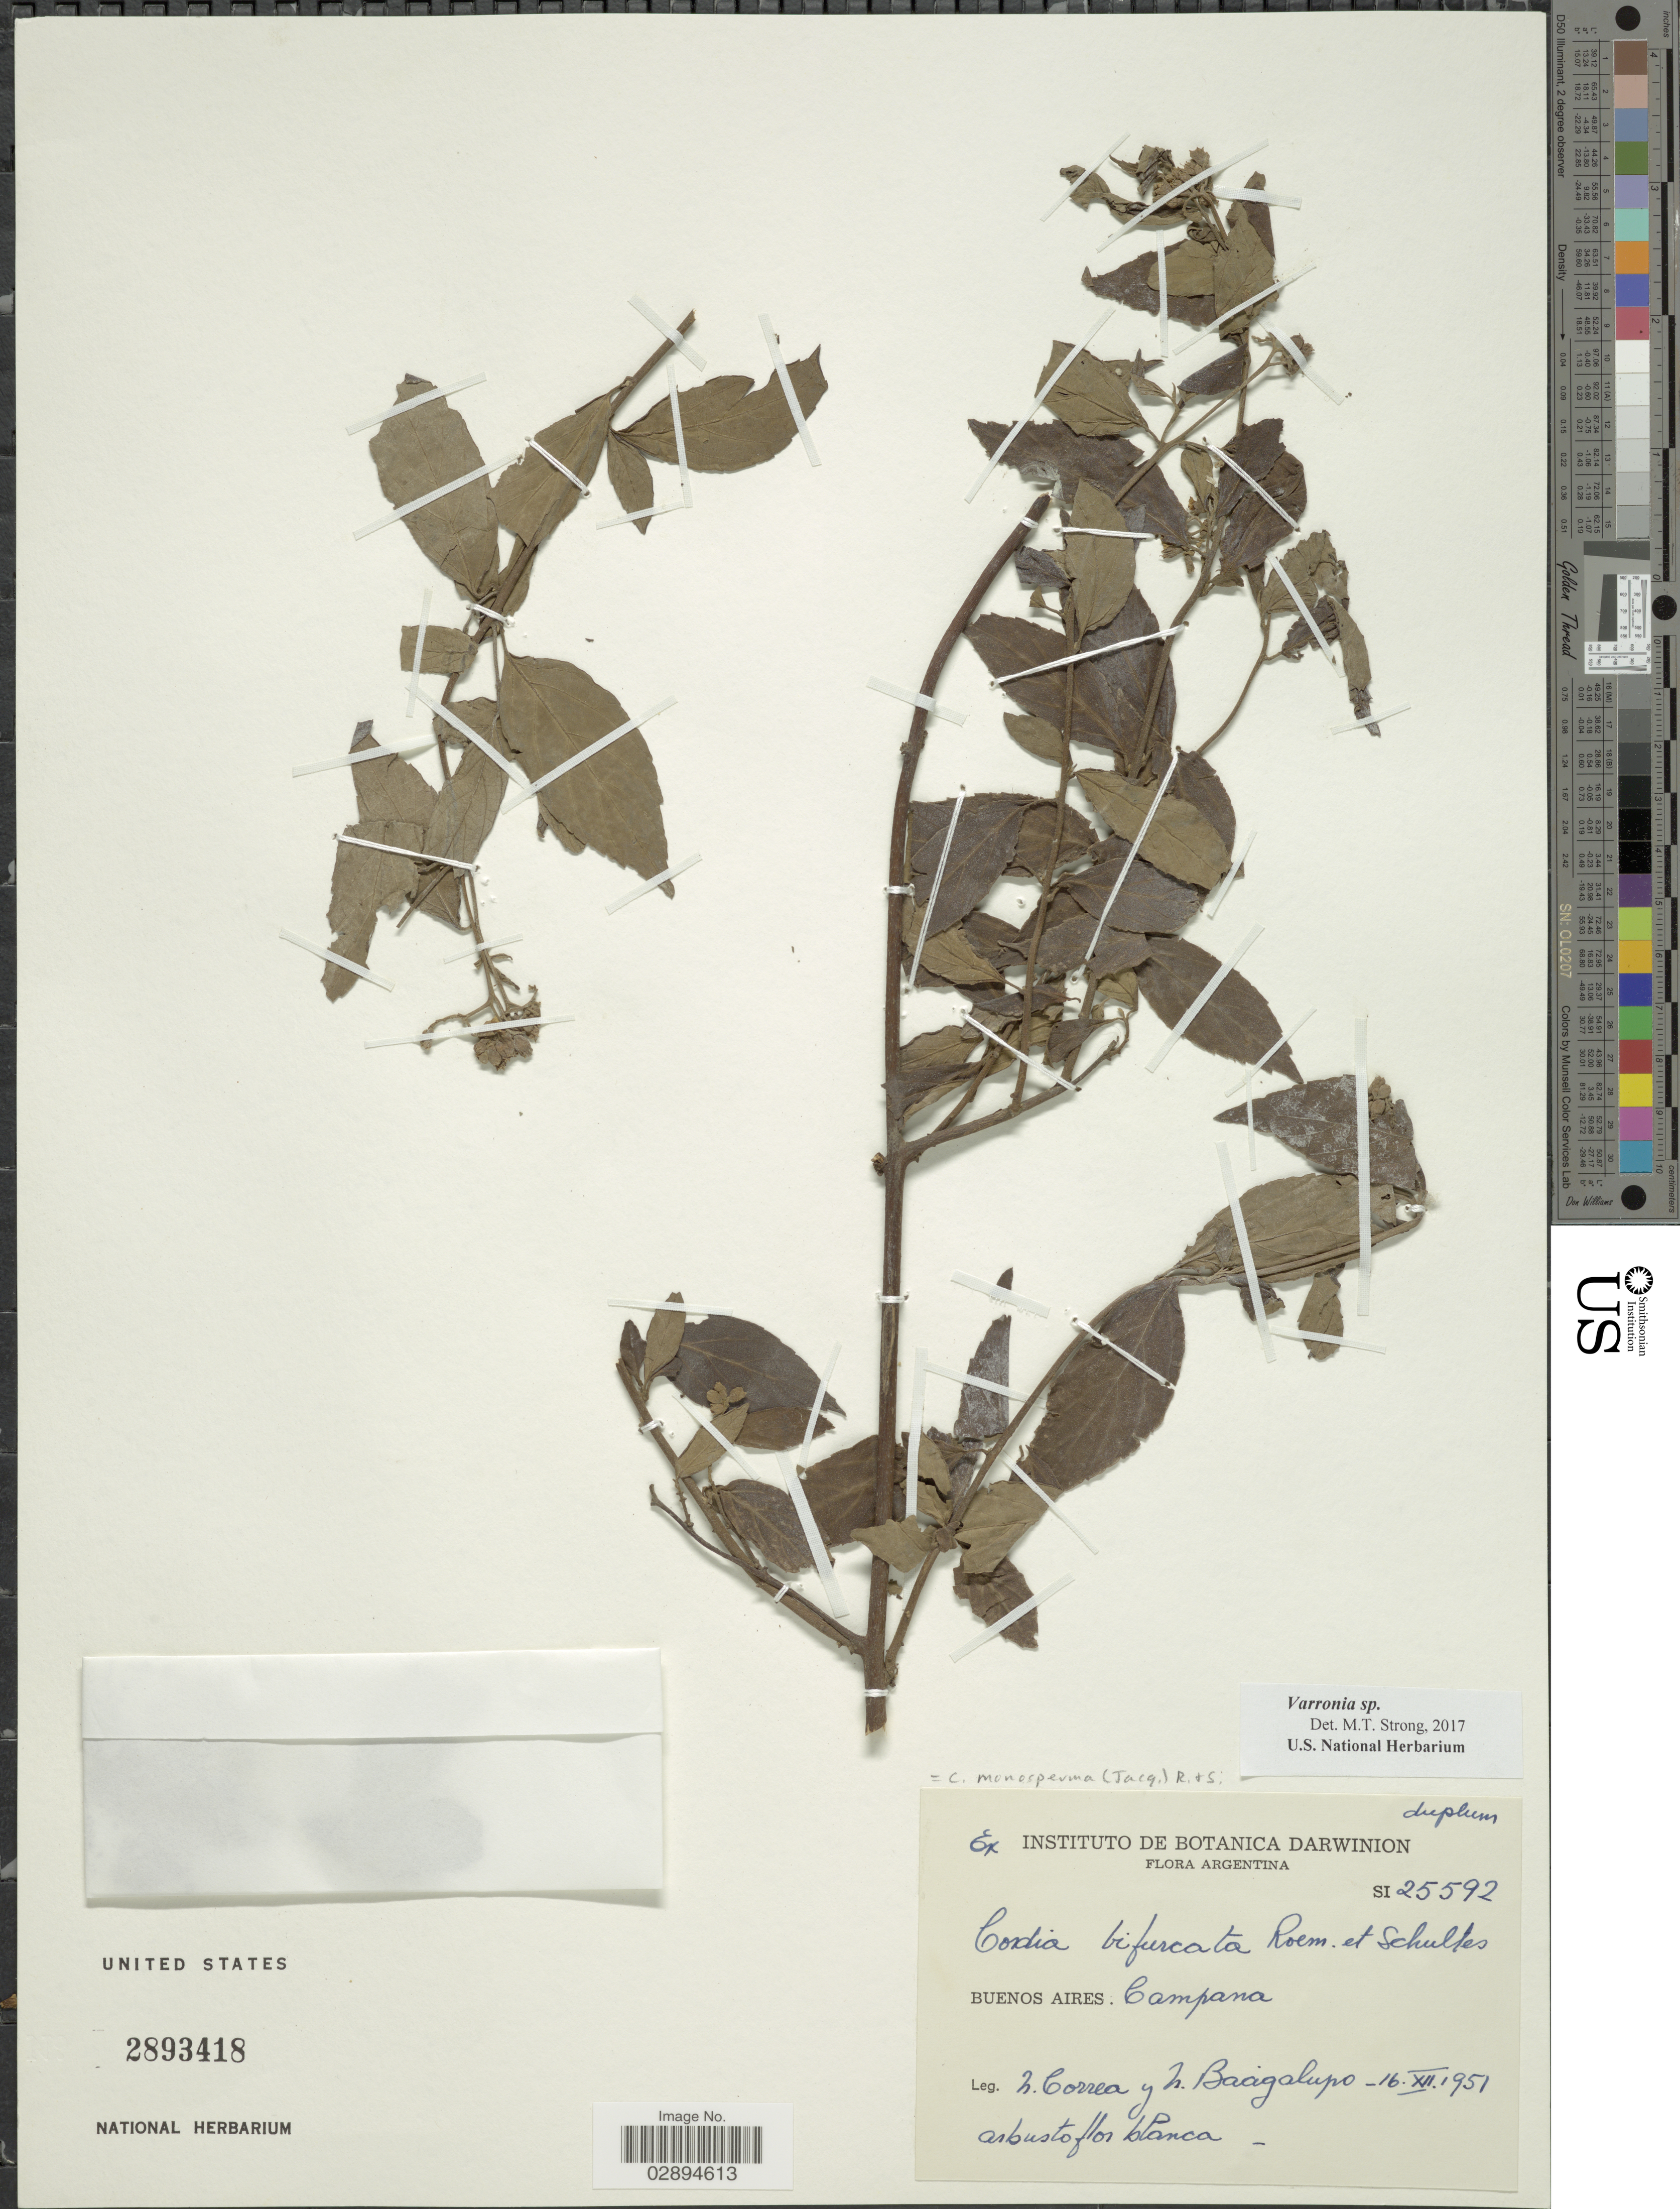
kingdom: Plantae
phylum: Tracheophyta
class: Magnoliopsida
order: Boraginales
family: Cordiaceae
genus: Varronia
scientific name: Varronia sp.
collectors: N. Correa & N. M. Bacigalupo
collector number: SI25592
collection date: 1951-12-16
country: Argentina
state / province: Buenos Aires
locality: Campana.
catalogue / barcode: US 2893418